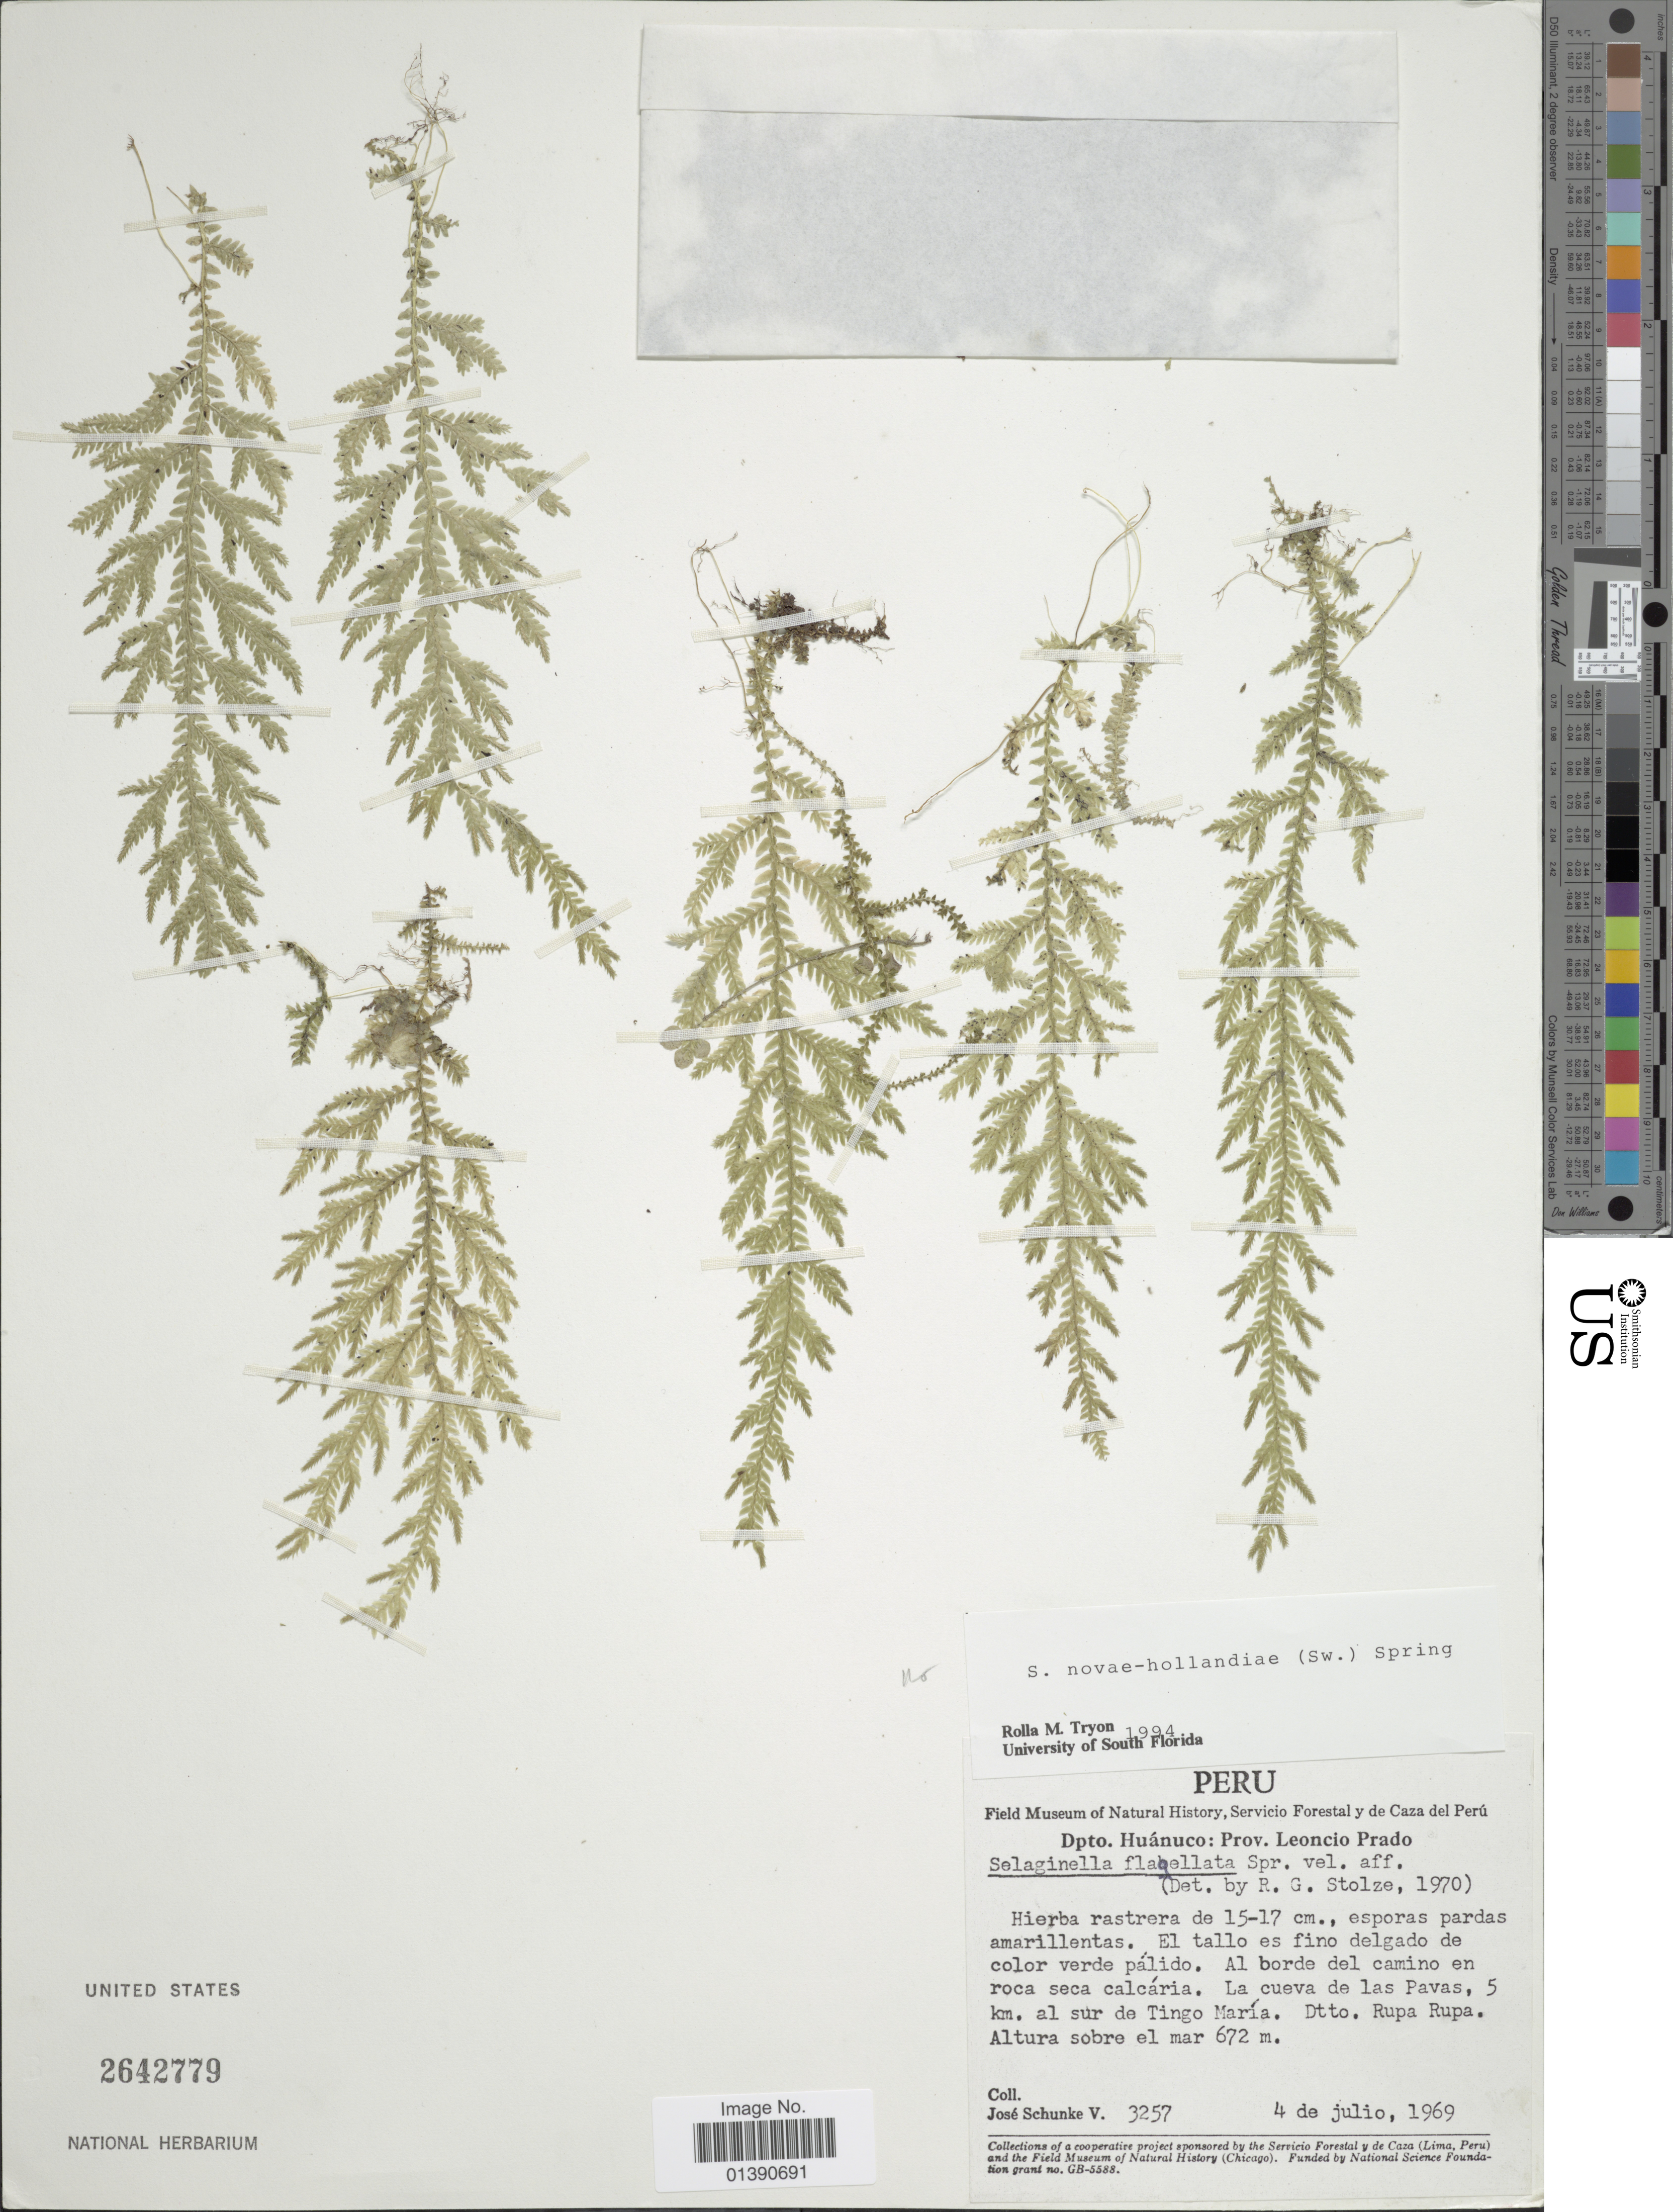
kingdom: Plantae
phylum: Tracheophyta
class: Lycopodiopsida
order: Selaginellales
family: Selaginellaceae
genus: Selaginella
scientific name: Selaginella flagellata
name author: Spring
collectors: J. Schunke Vigo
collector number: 3257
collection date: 1969-07-04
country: Peru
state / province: Huánuco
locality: Prov. Leoncio Prado, La cueva dee las Pavas, 5 km al sur de Tingo María. Dtto Rupa Rupa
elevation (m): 672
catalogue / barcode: US 2642779